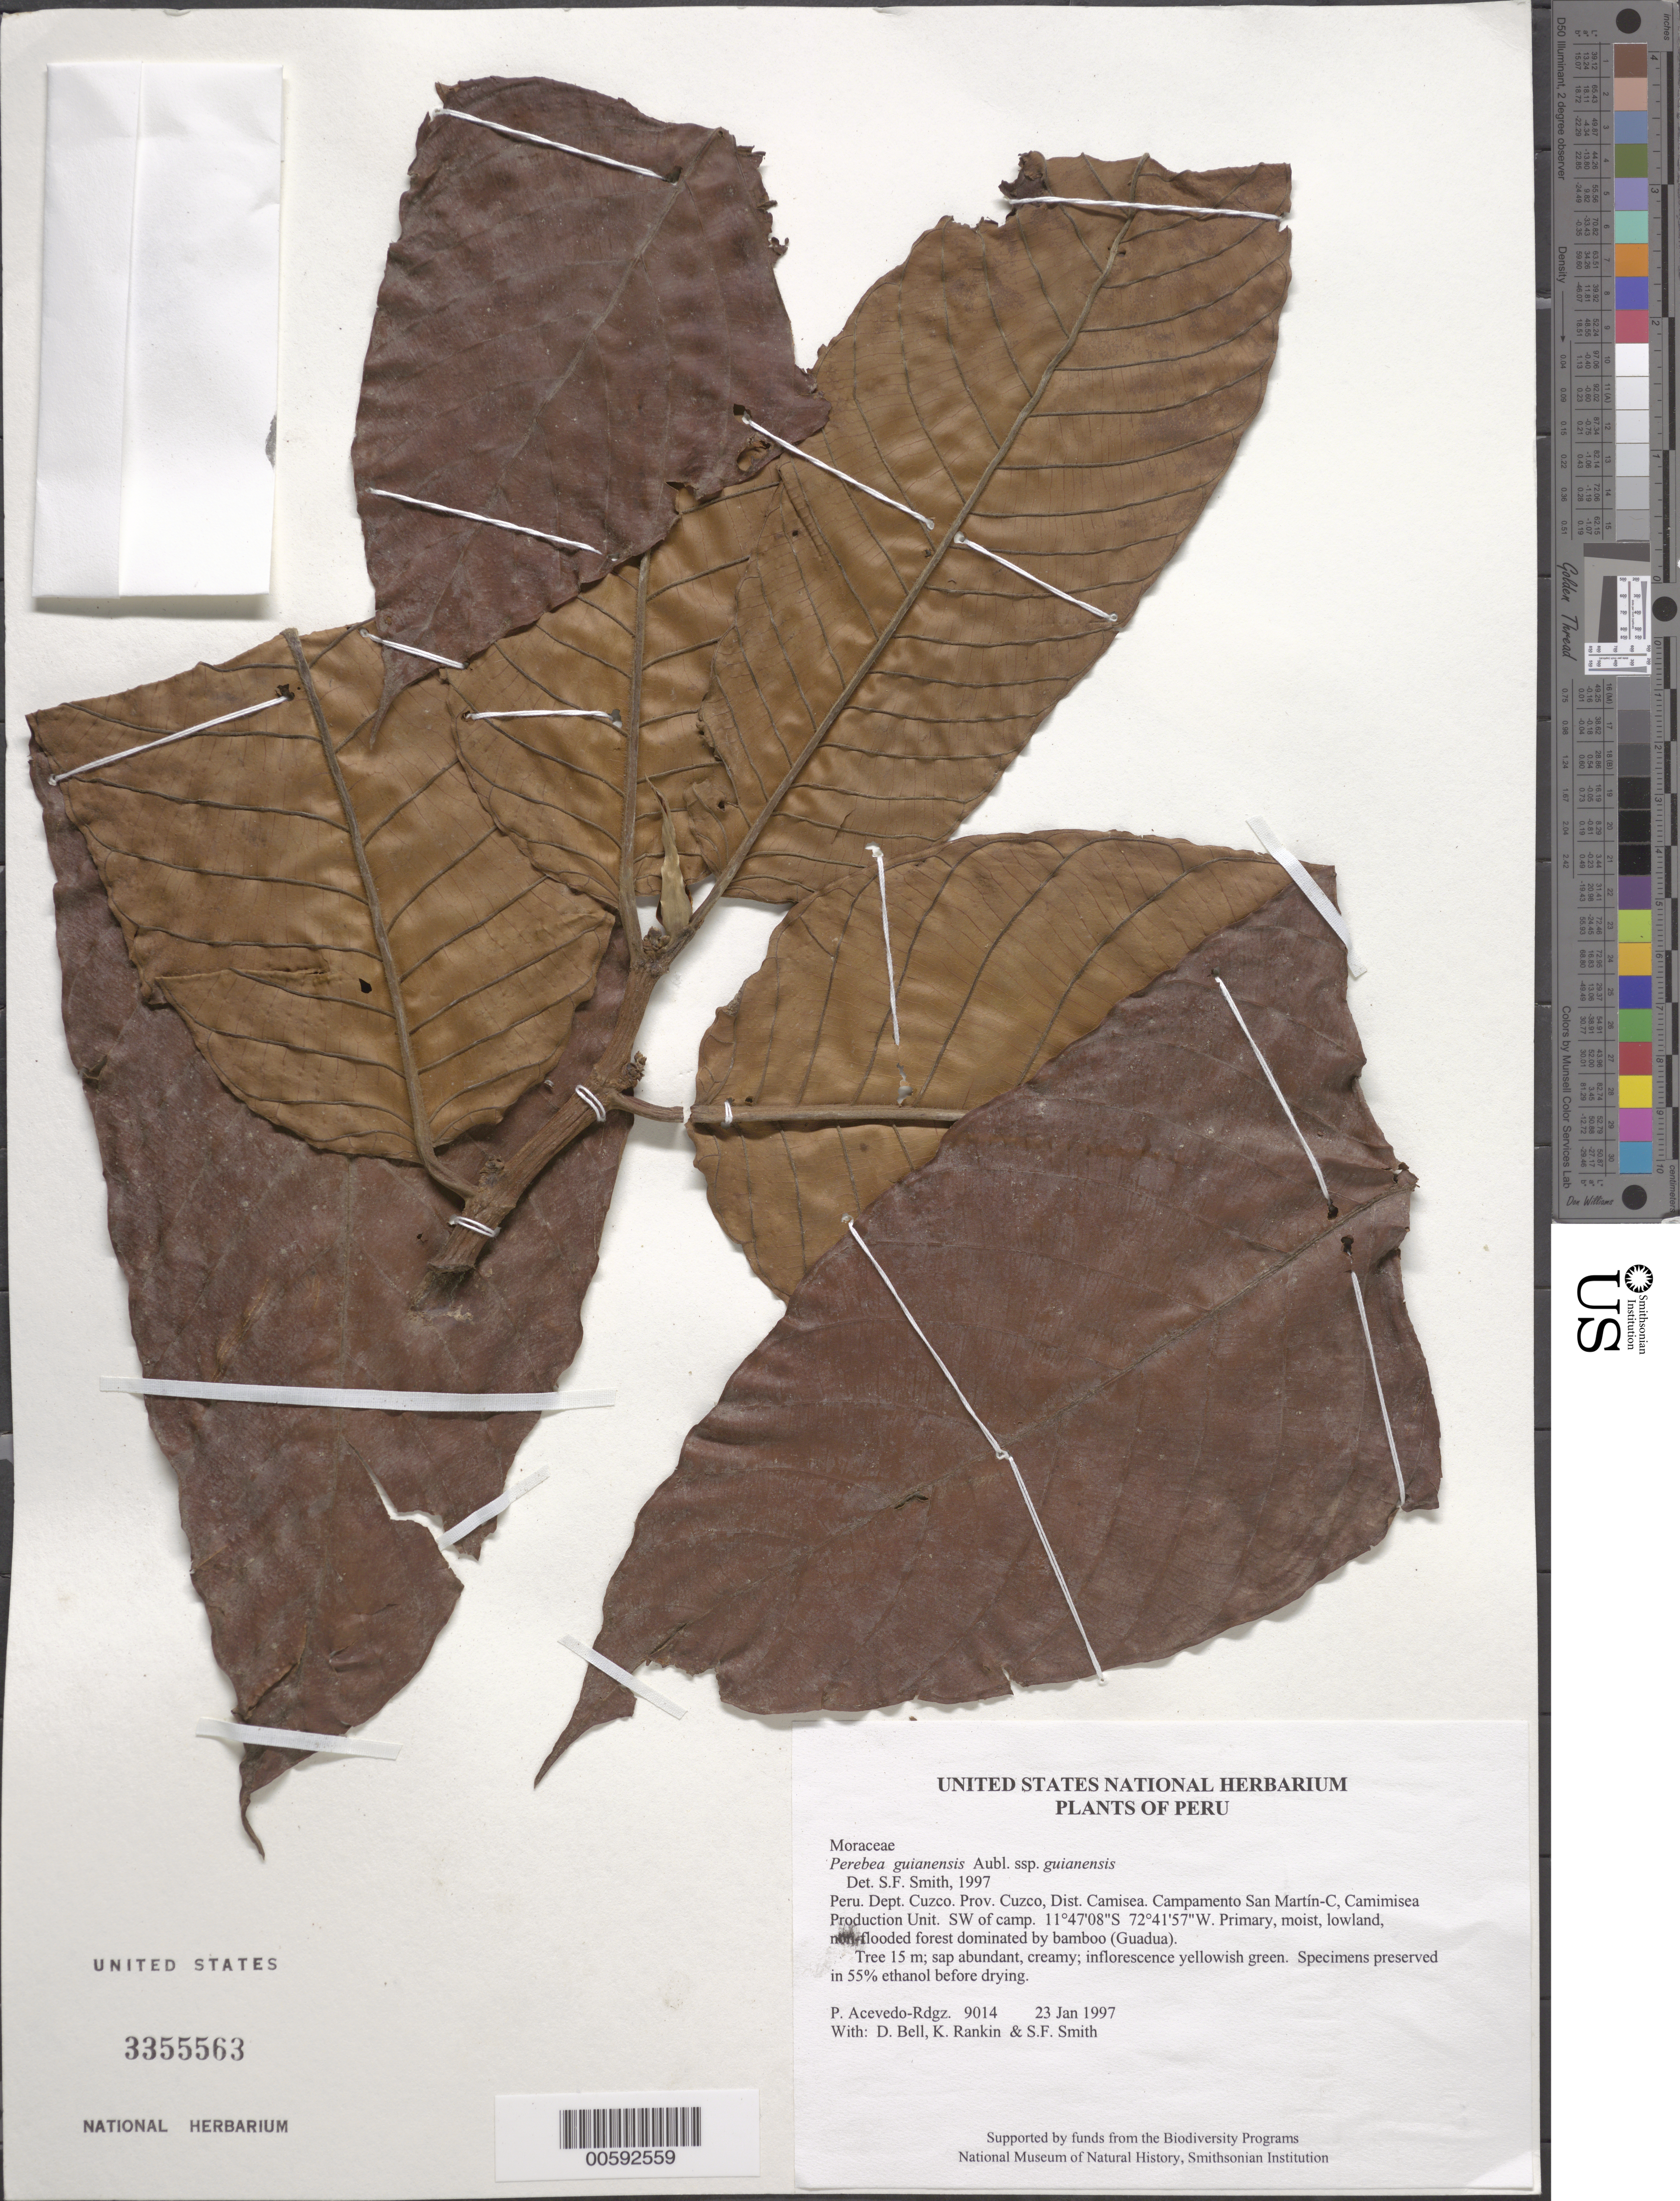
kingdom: Plantae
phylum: Tracheophyta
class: Magnoliopsida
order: Rosales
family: Moraceae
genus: Perebea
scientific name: Perebea guianensis subsp. guianensis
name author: Aubl.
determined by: Smith, Stephen F., (US), NMNH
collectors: P. Acevedo-Rodr., D. A. Bell, K. B. Rankin & S.F. Smith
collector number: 9014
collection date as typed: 23 Jan 1997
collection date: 1997-01-23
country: Peru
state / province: Cusco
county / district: Cusco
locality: Districto Camisea, Campamento San Martín-C, Camimisea Production Unit. SW of camp.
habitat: Primary, moist, lowland, non-flooded forest dominated by bamboo (Guadua).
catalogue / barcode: US 3355563